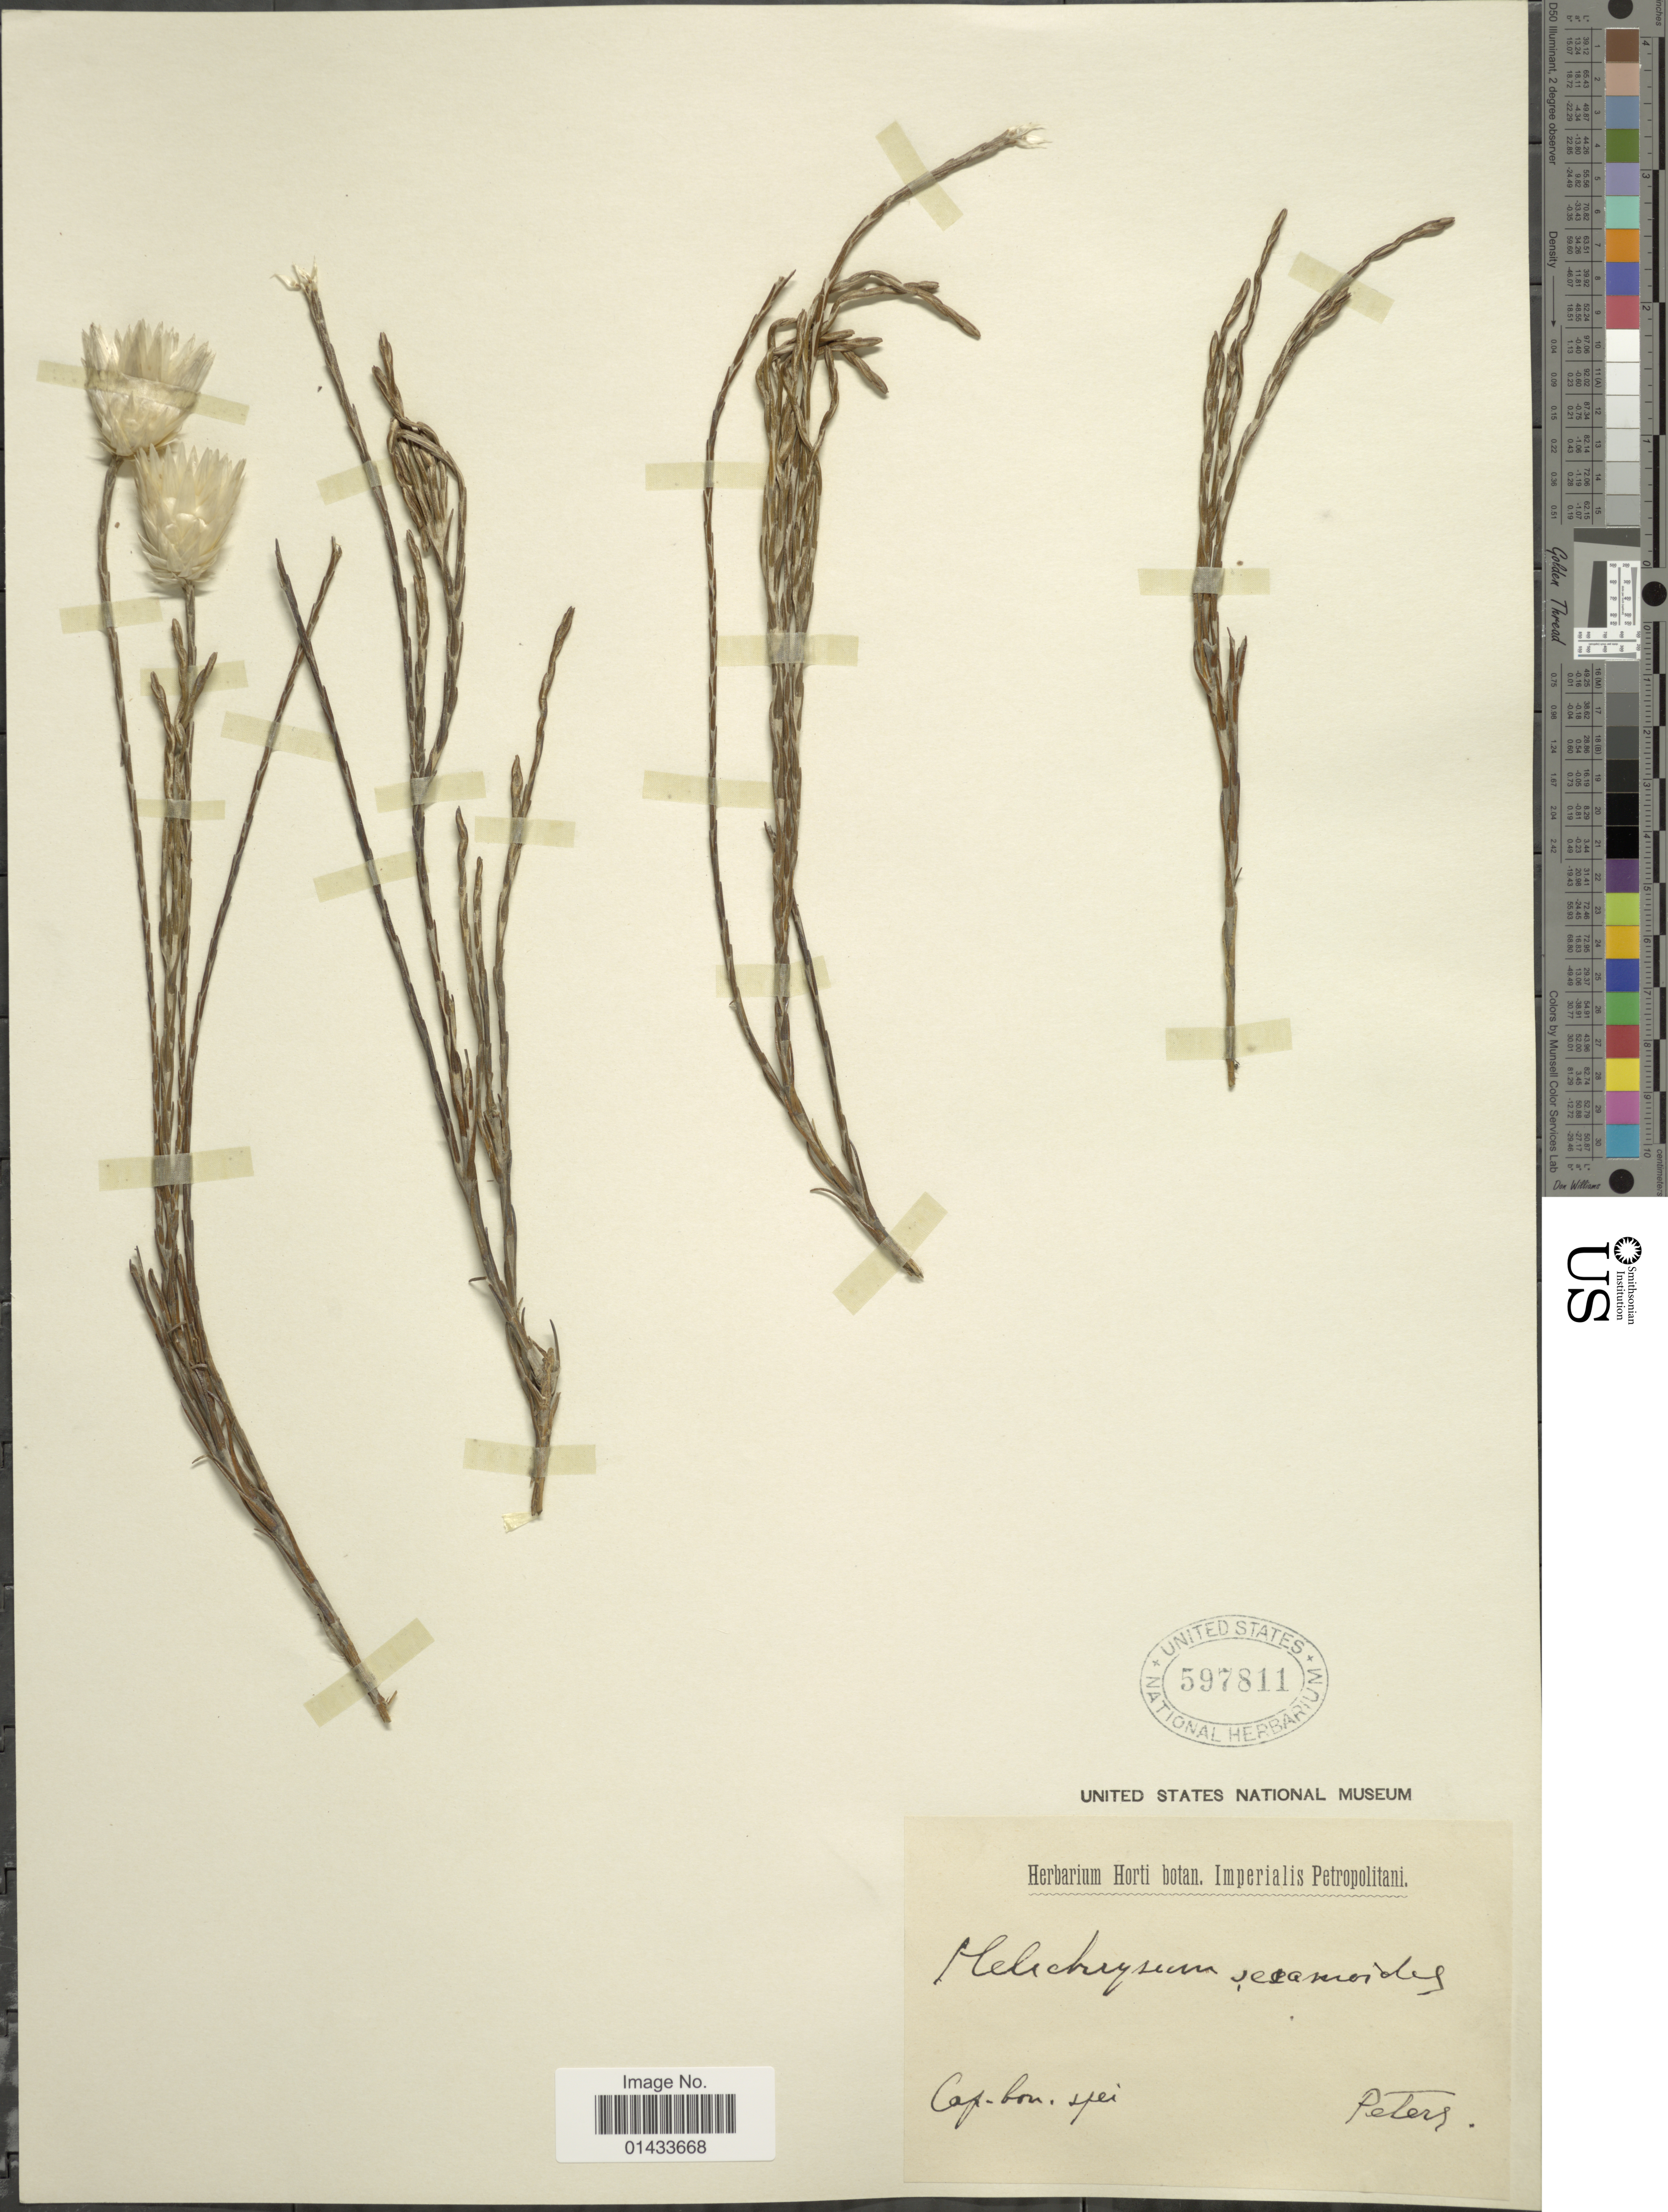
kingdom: Plantae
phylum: Tracheophyta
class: Magnoliopsida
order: Asterales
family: Asteraceae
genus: Helichrysum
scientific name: Helichrysum sesamoides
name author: A. Cunn.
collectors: -. Peters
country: South Africa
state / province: Eastern Cape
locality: Cap. Bou. spe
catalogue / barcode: US 597811